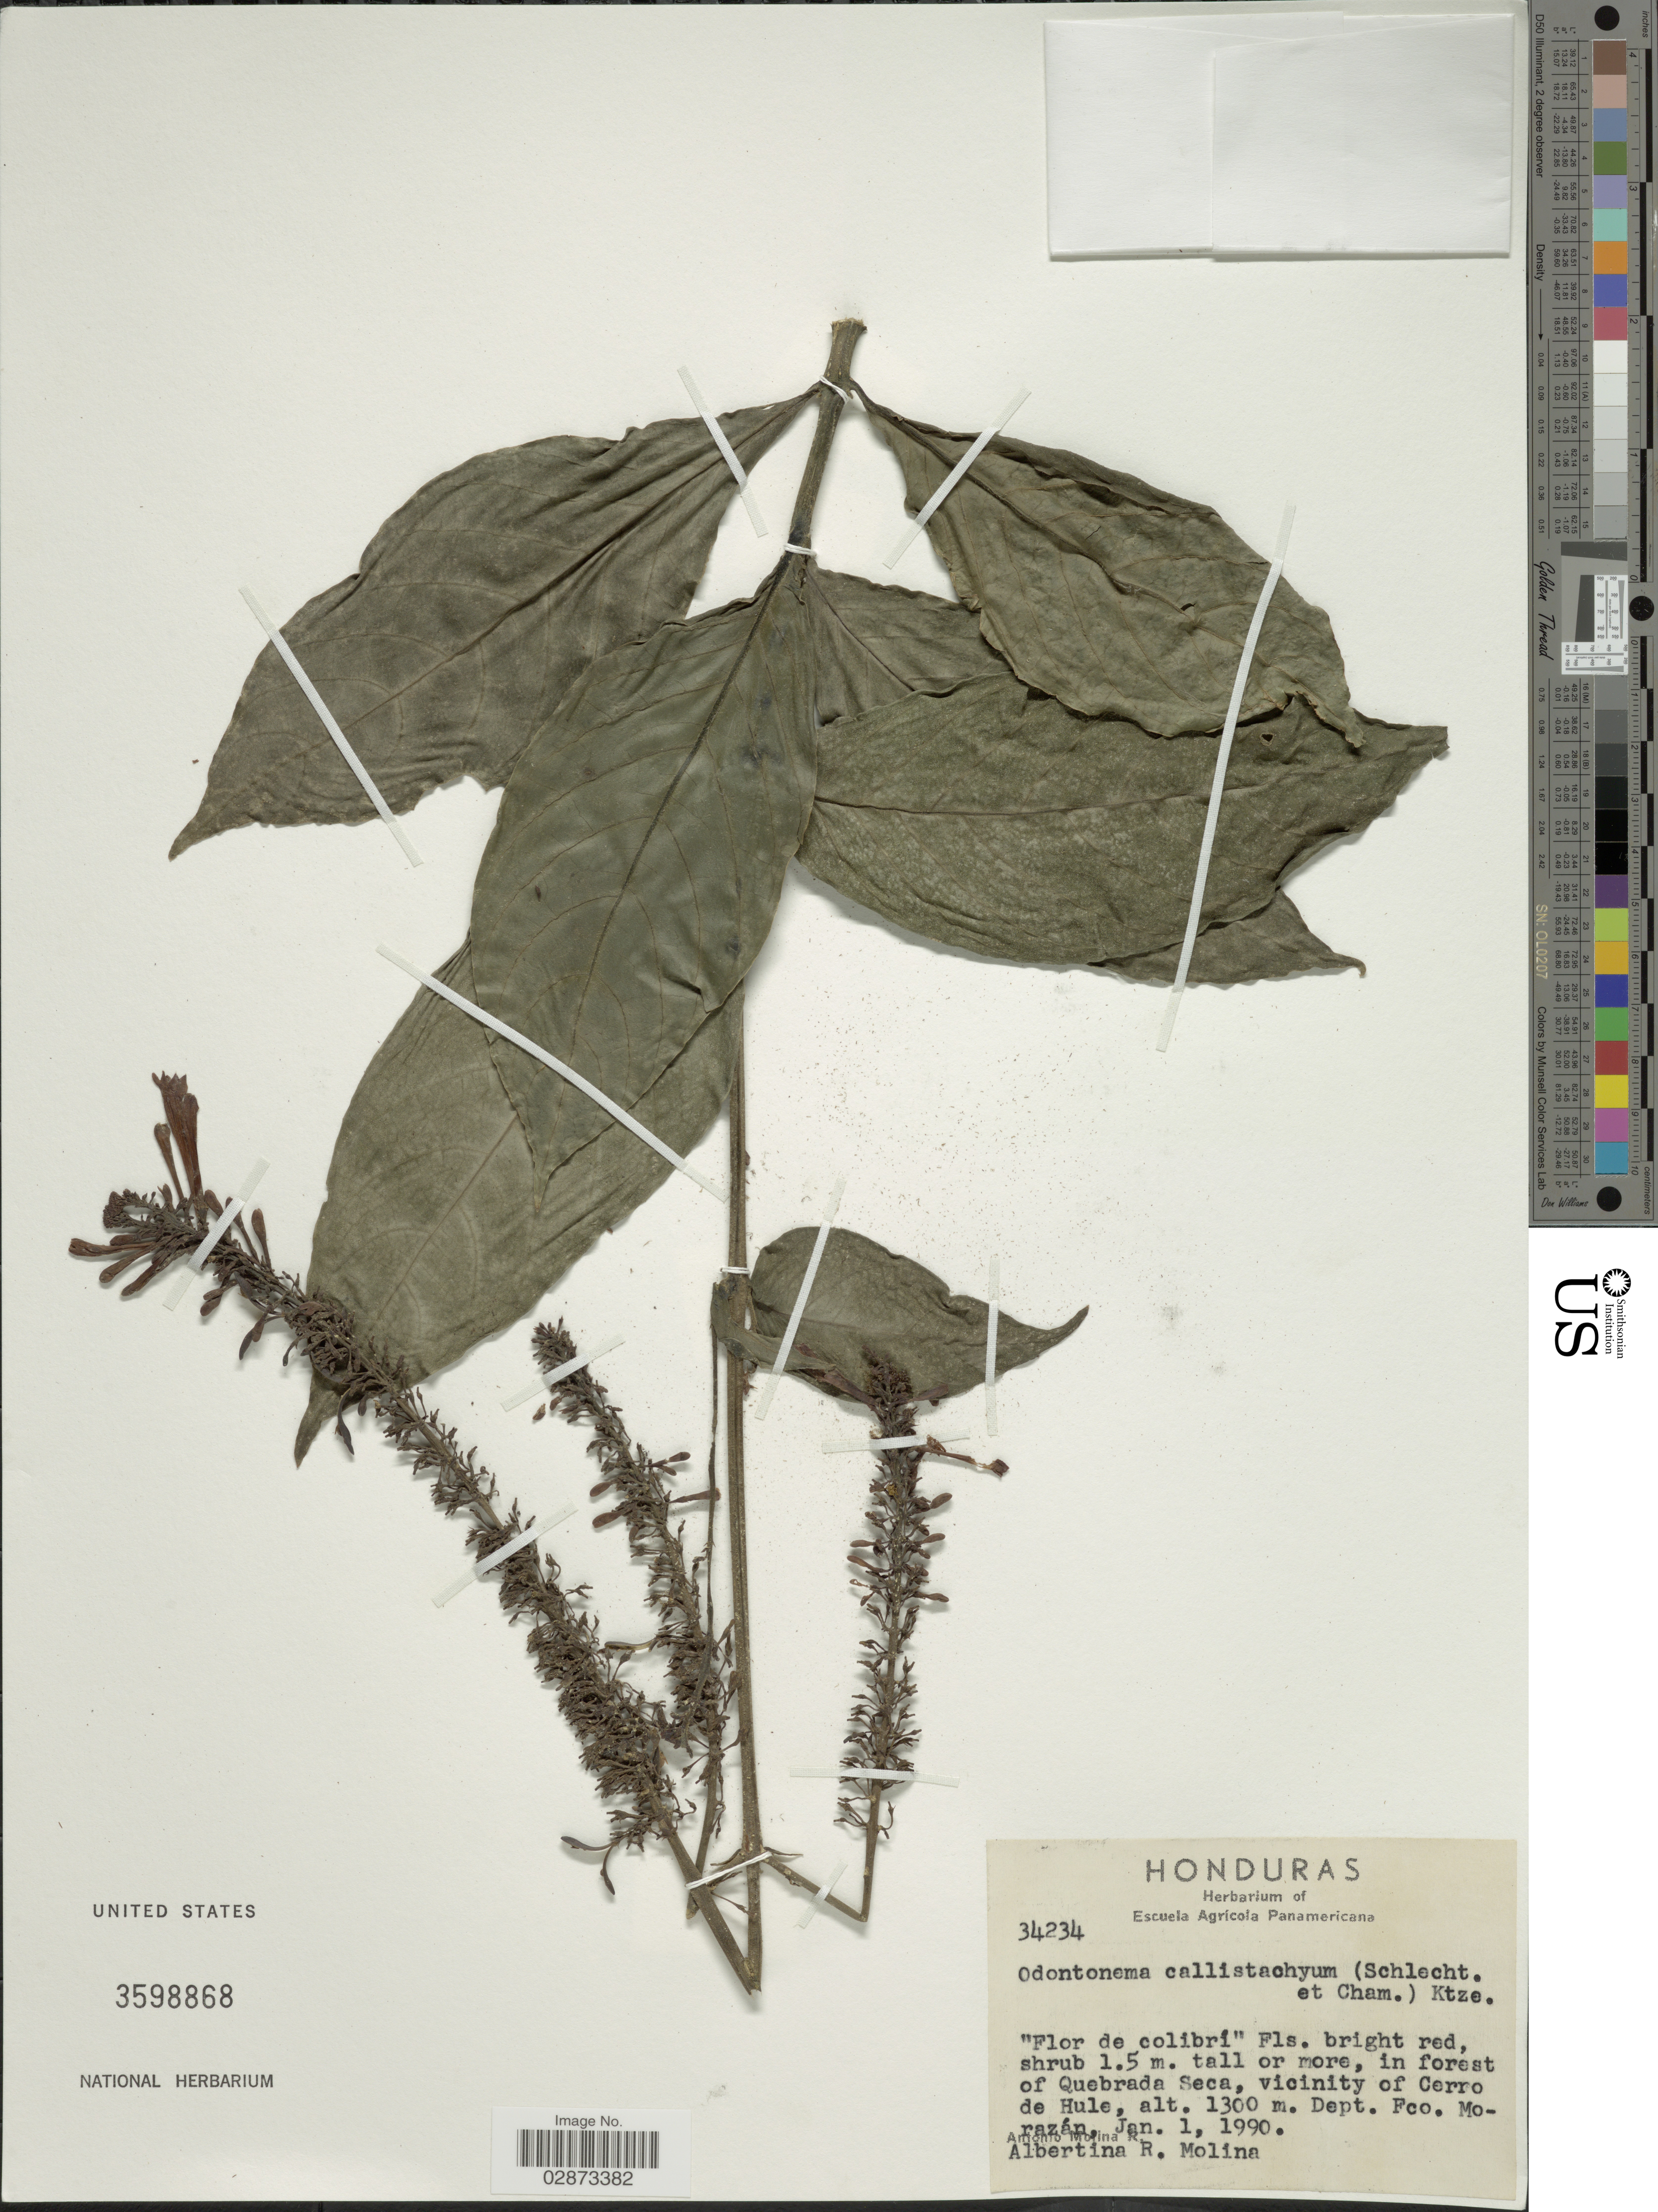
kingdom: Plantae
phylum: Tracheophyta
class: Magnoliopsida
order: Lamiales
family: Acanthaceae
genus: Odontonema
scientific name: Odontonema callistachyum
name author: (Schltdl. & Cham.) Kuntze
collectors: A. Molina R. & A. R. Molina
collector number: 34234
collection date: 1990-01-01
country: Honduras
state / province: Fco. Morazán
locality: In forest of Quebrada Seca, vicinity of Cerro de Hule, Dept. Fco. Morazán.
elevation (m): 1300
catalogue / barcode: US 3598868